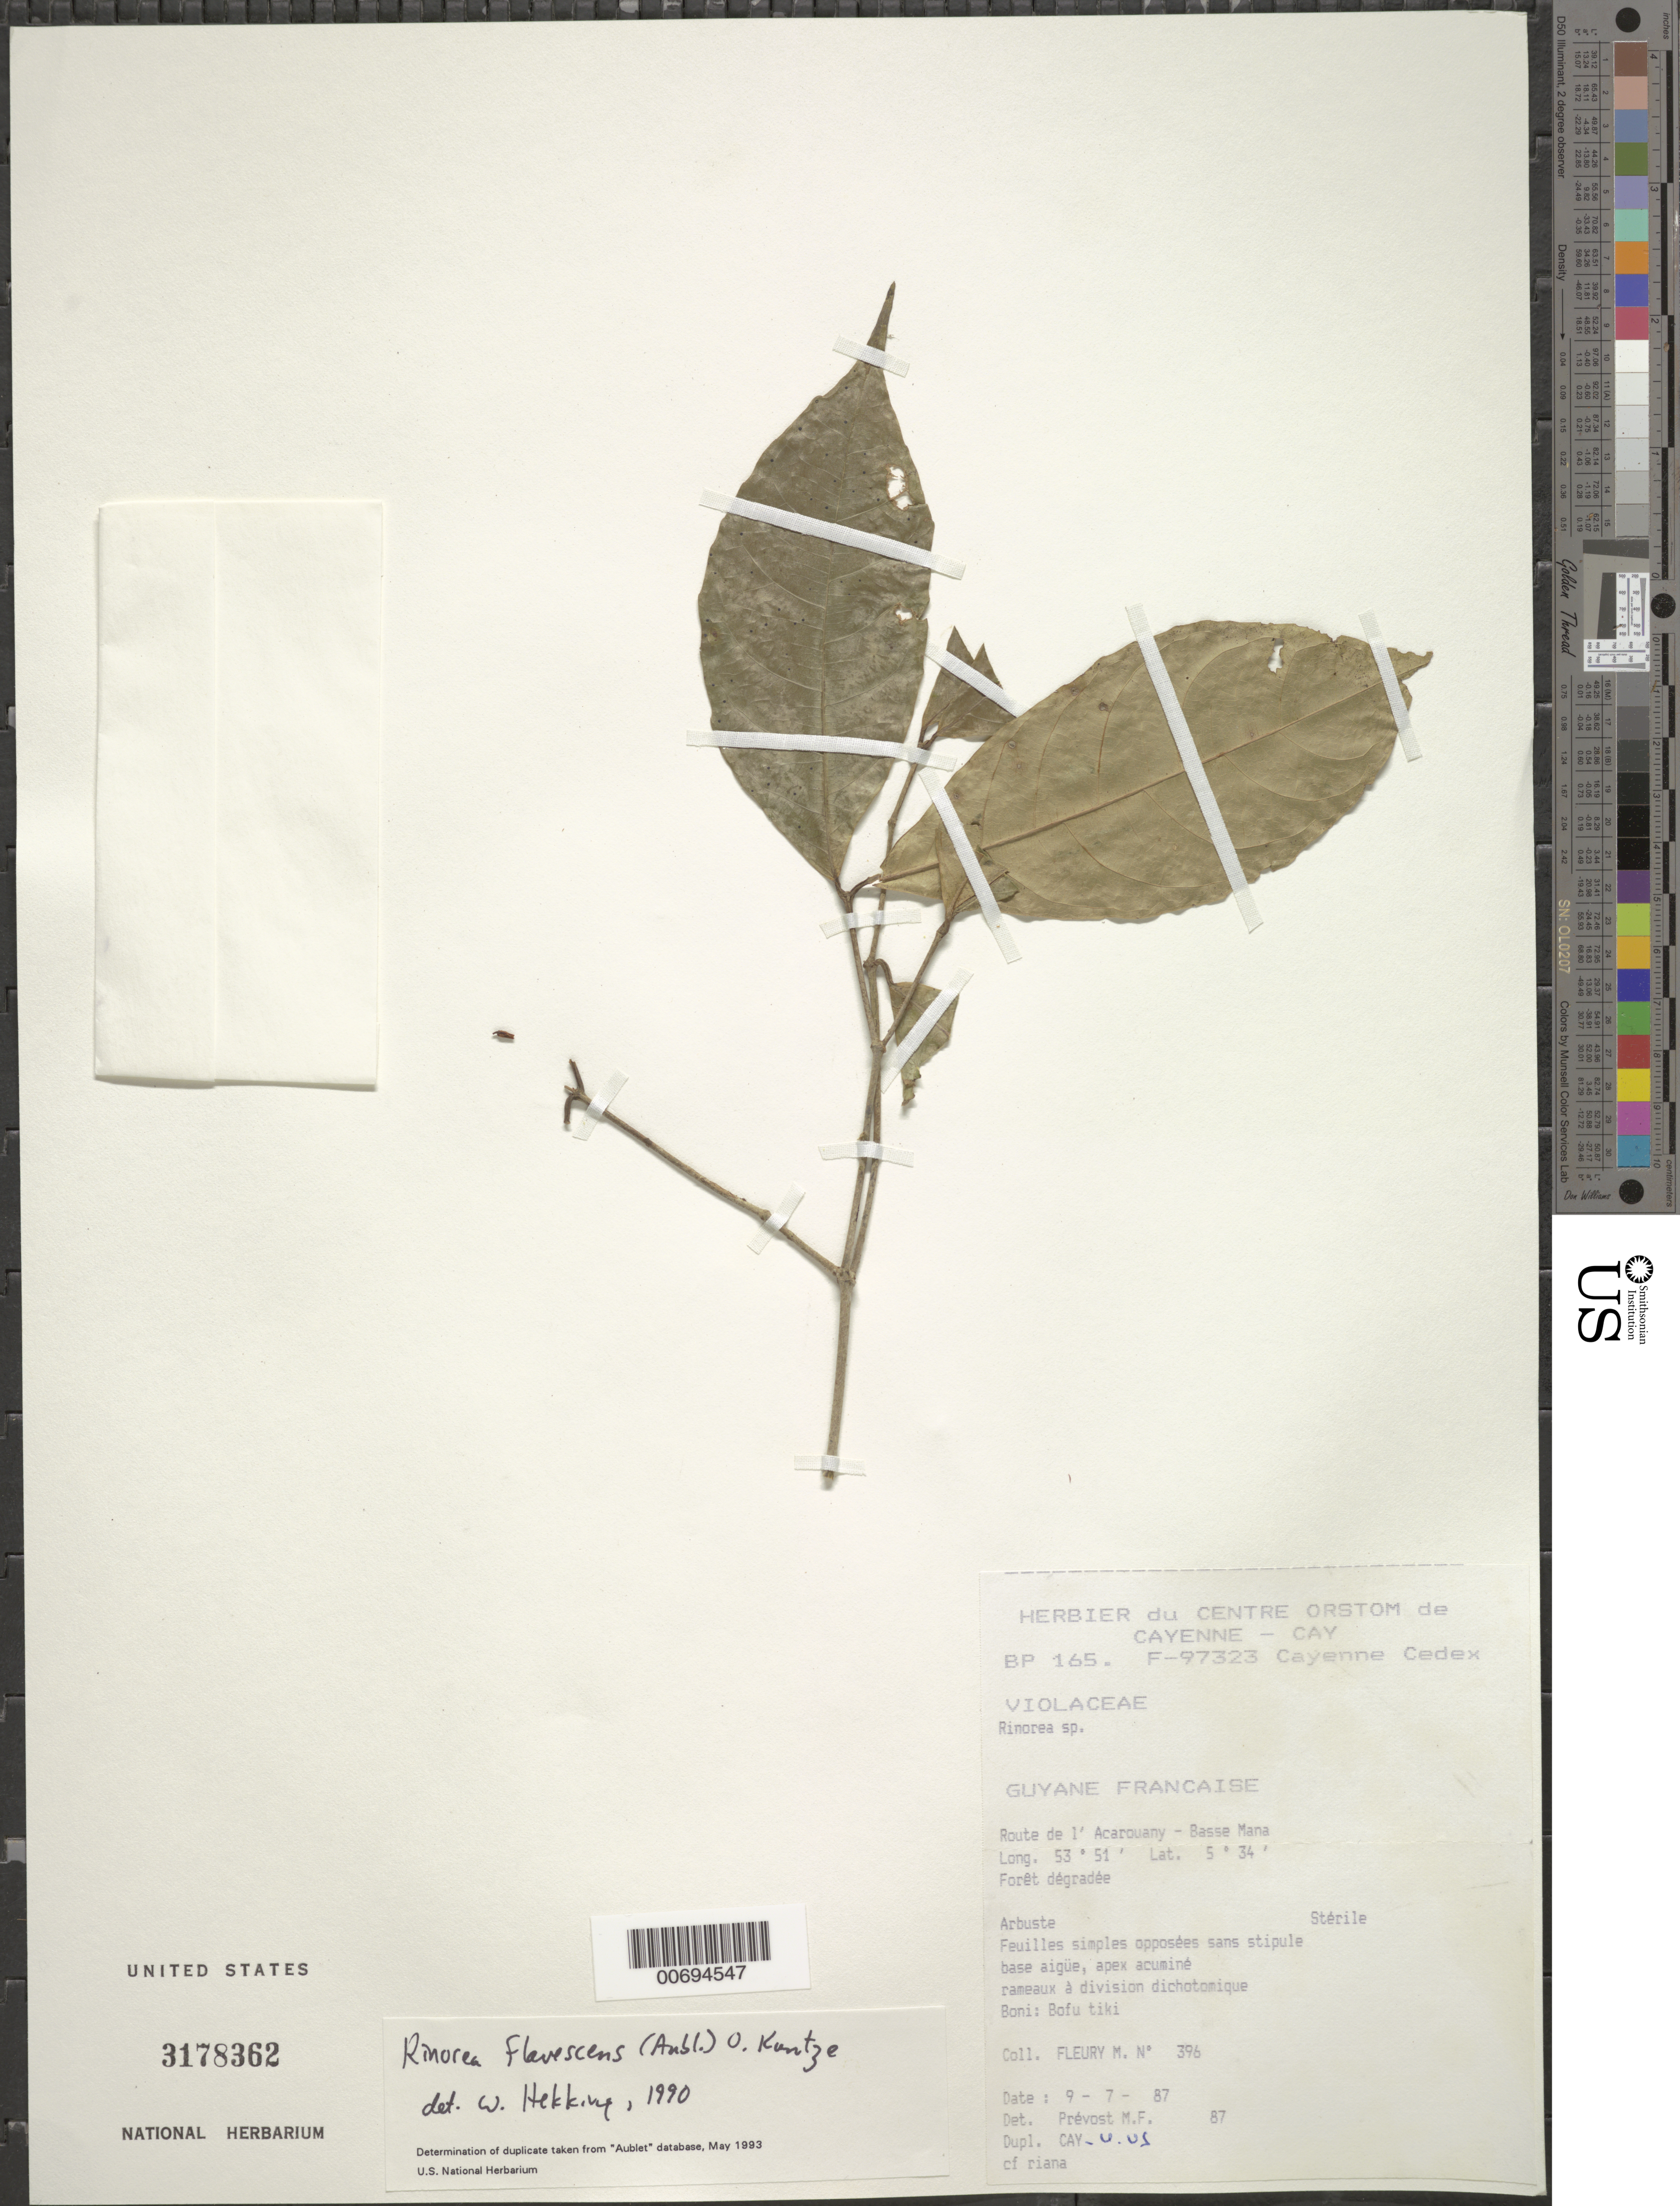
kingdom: Plantae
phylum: Tracheophyta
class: Magnoliopsida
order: Malpighiales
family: Violaceae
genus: Rinorea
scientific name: Rinorea flavescens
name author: (Aubl.) Kuntze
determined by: Hekking, W. H. A.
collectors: M. Fleury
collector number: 396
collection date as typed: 9-Jul-87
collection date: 1987-07-09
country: French Guiana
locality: Route de l'Acarouany, Bassin de la Mana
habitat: Disturbed forest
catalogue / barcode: US 3178362